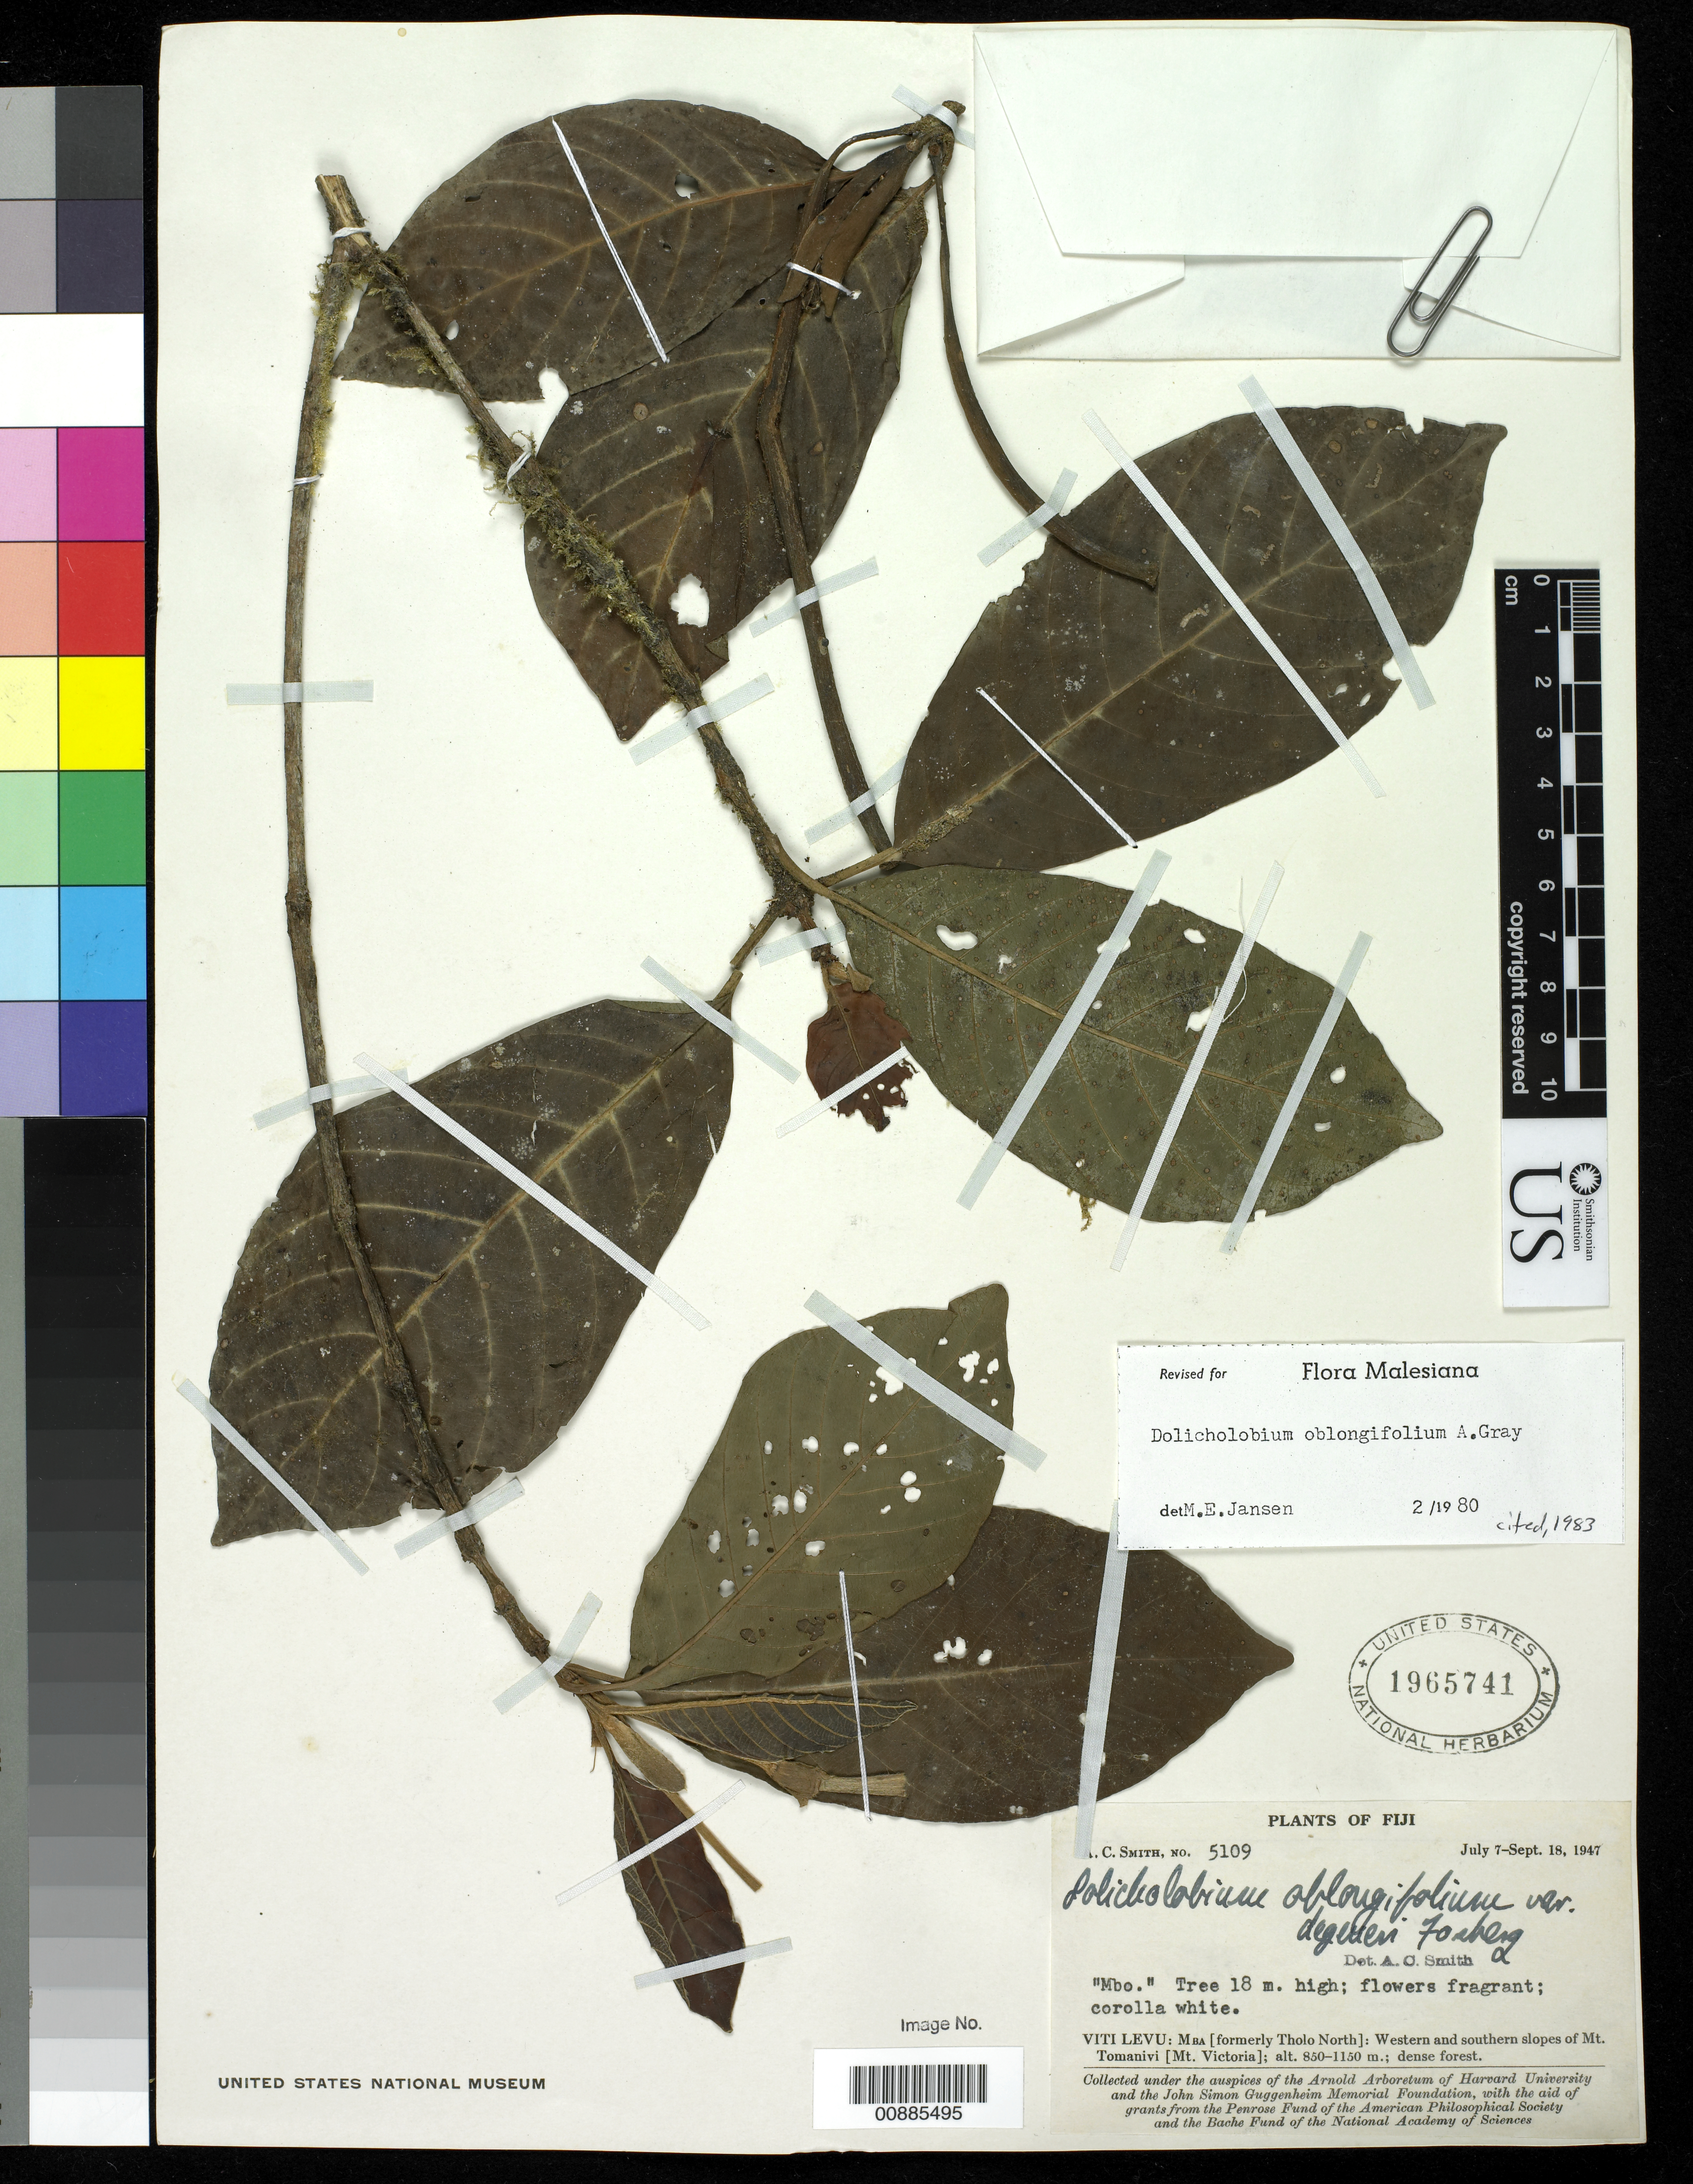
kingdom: Plantae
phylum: Tracheophyta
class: Magnoliopsida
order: Gentianales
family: Rubiaceae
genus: Dolicholobium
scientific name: Dolicholobium oblongifolium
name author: A. Gray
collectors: C. A. Smith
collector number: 5109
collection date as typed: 07 Jul 1947 to 18 Sep 1947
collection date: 1947-07-07/1947-09-18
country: Fiji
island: Viti Levu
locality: Mba, Western and Southern slopes of Tomanivi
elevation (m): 259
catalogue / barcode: US 1965741